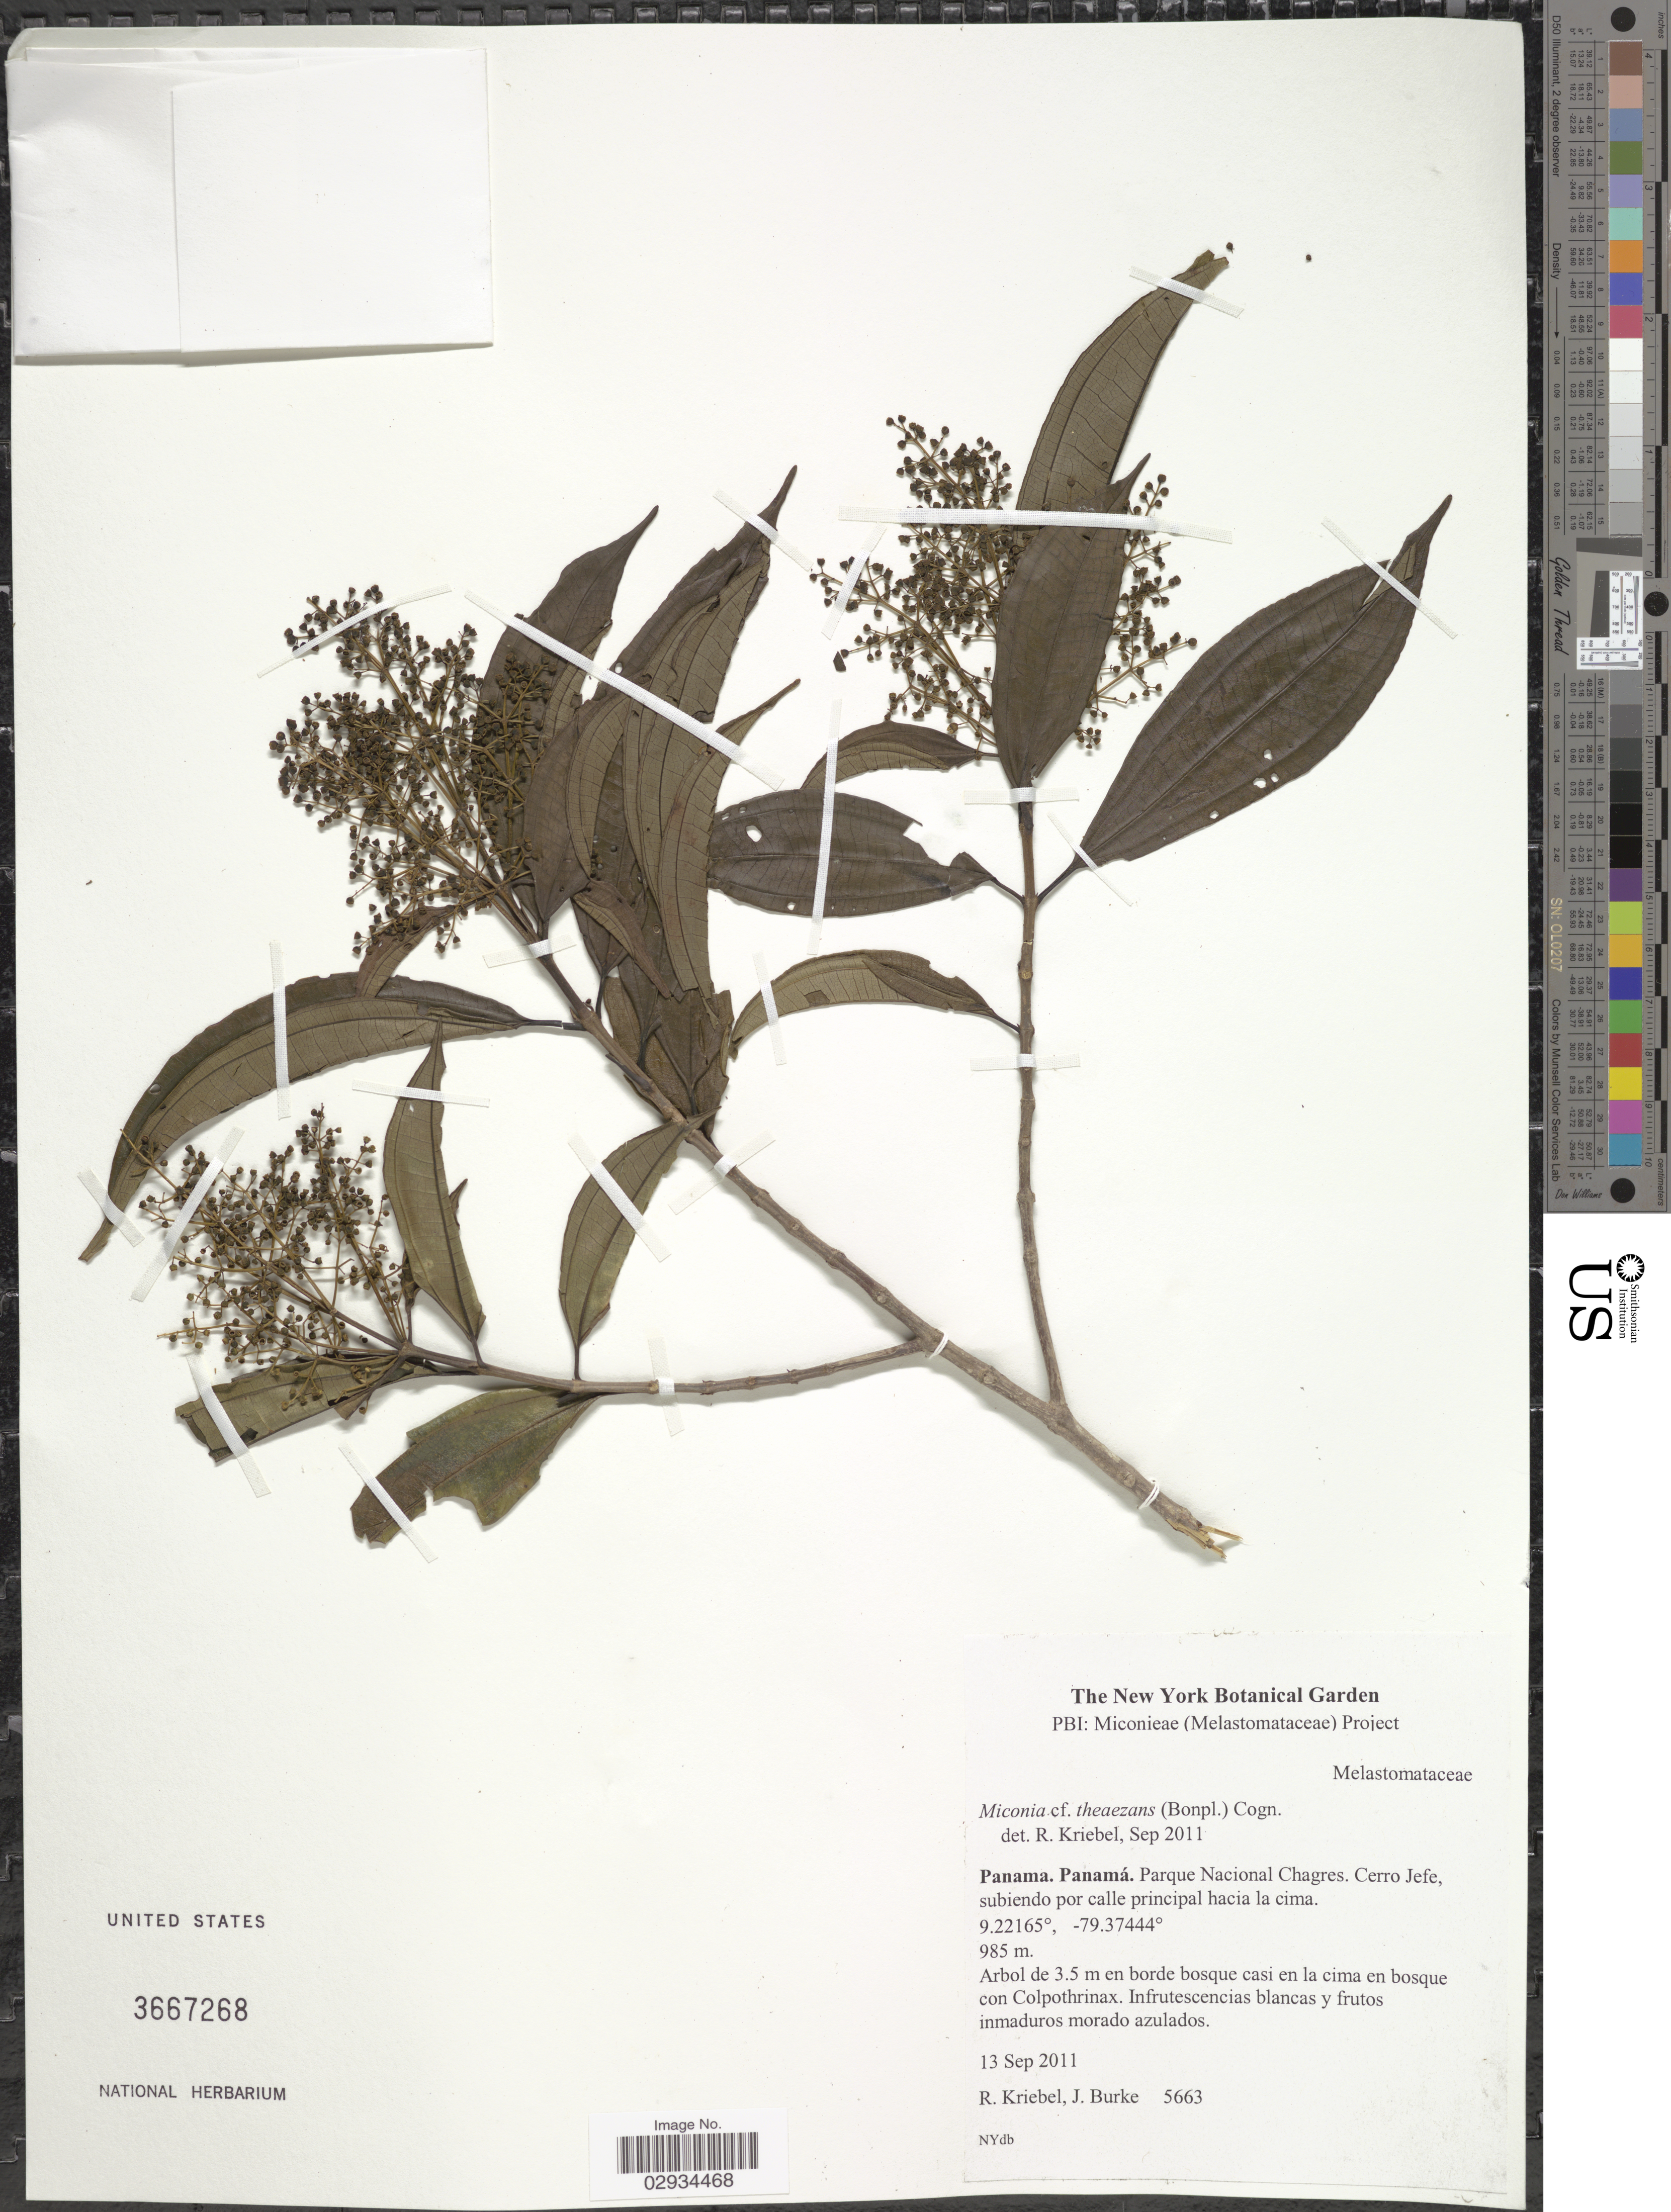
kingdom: Plantae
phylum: Tracheophyta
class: Magnoliopsida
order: Myrtales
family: Melastomataceae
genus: Miconia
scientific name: Miconia theizans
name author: (Bonpl.) Cogn.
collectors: R. Kriebel & J. Burke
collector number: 5663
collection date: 2011-09-13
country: Panama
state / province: Panamá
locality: Parque Nacional Chagres. Cerro Jefe, subiendo por calle principal hacia la cima.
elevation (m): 985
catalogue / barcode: US 3667268